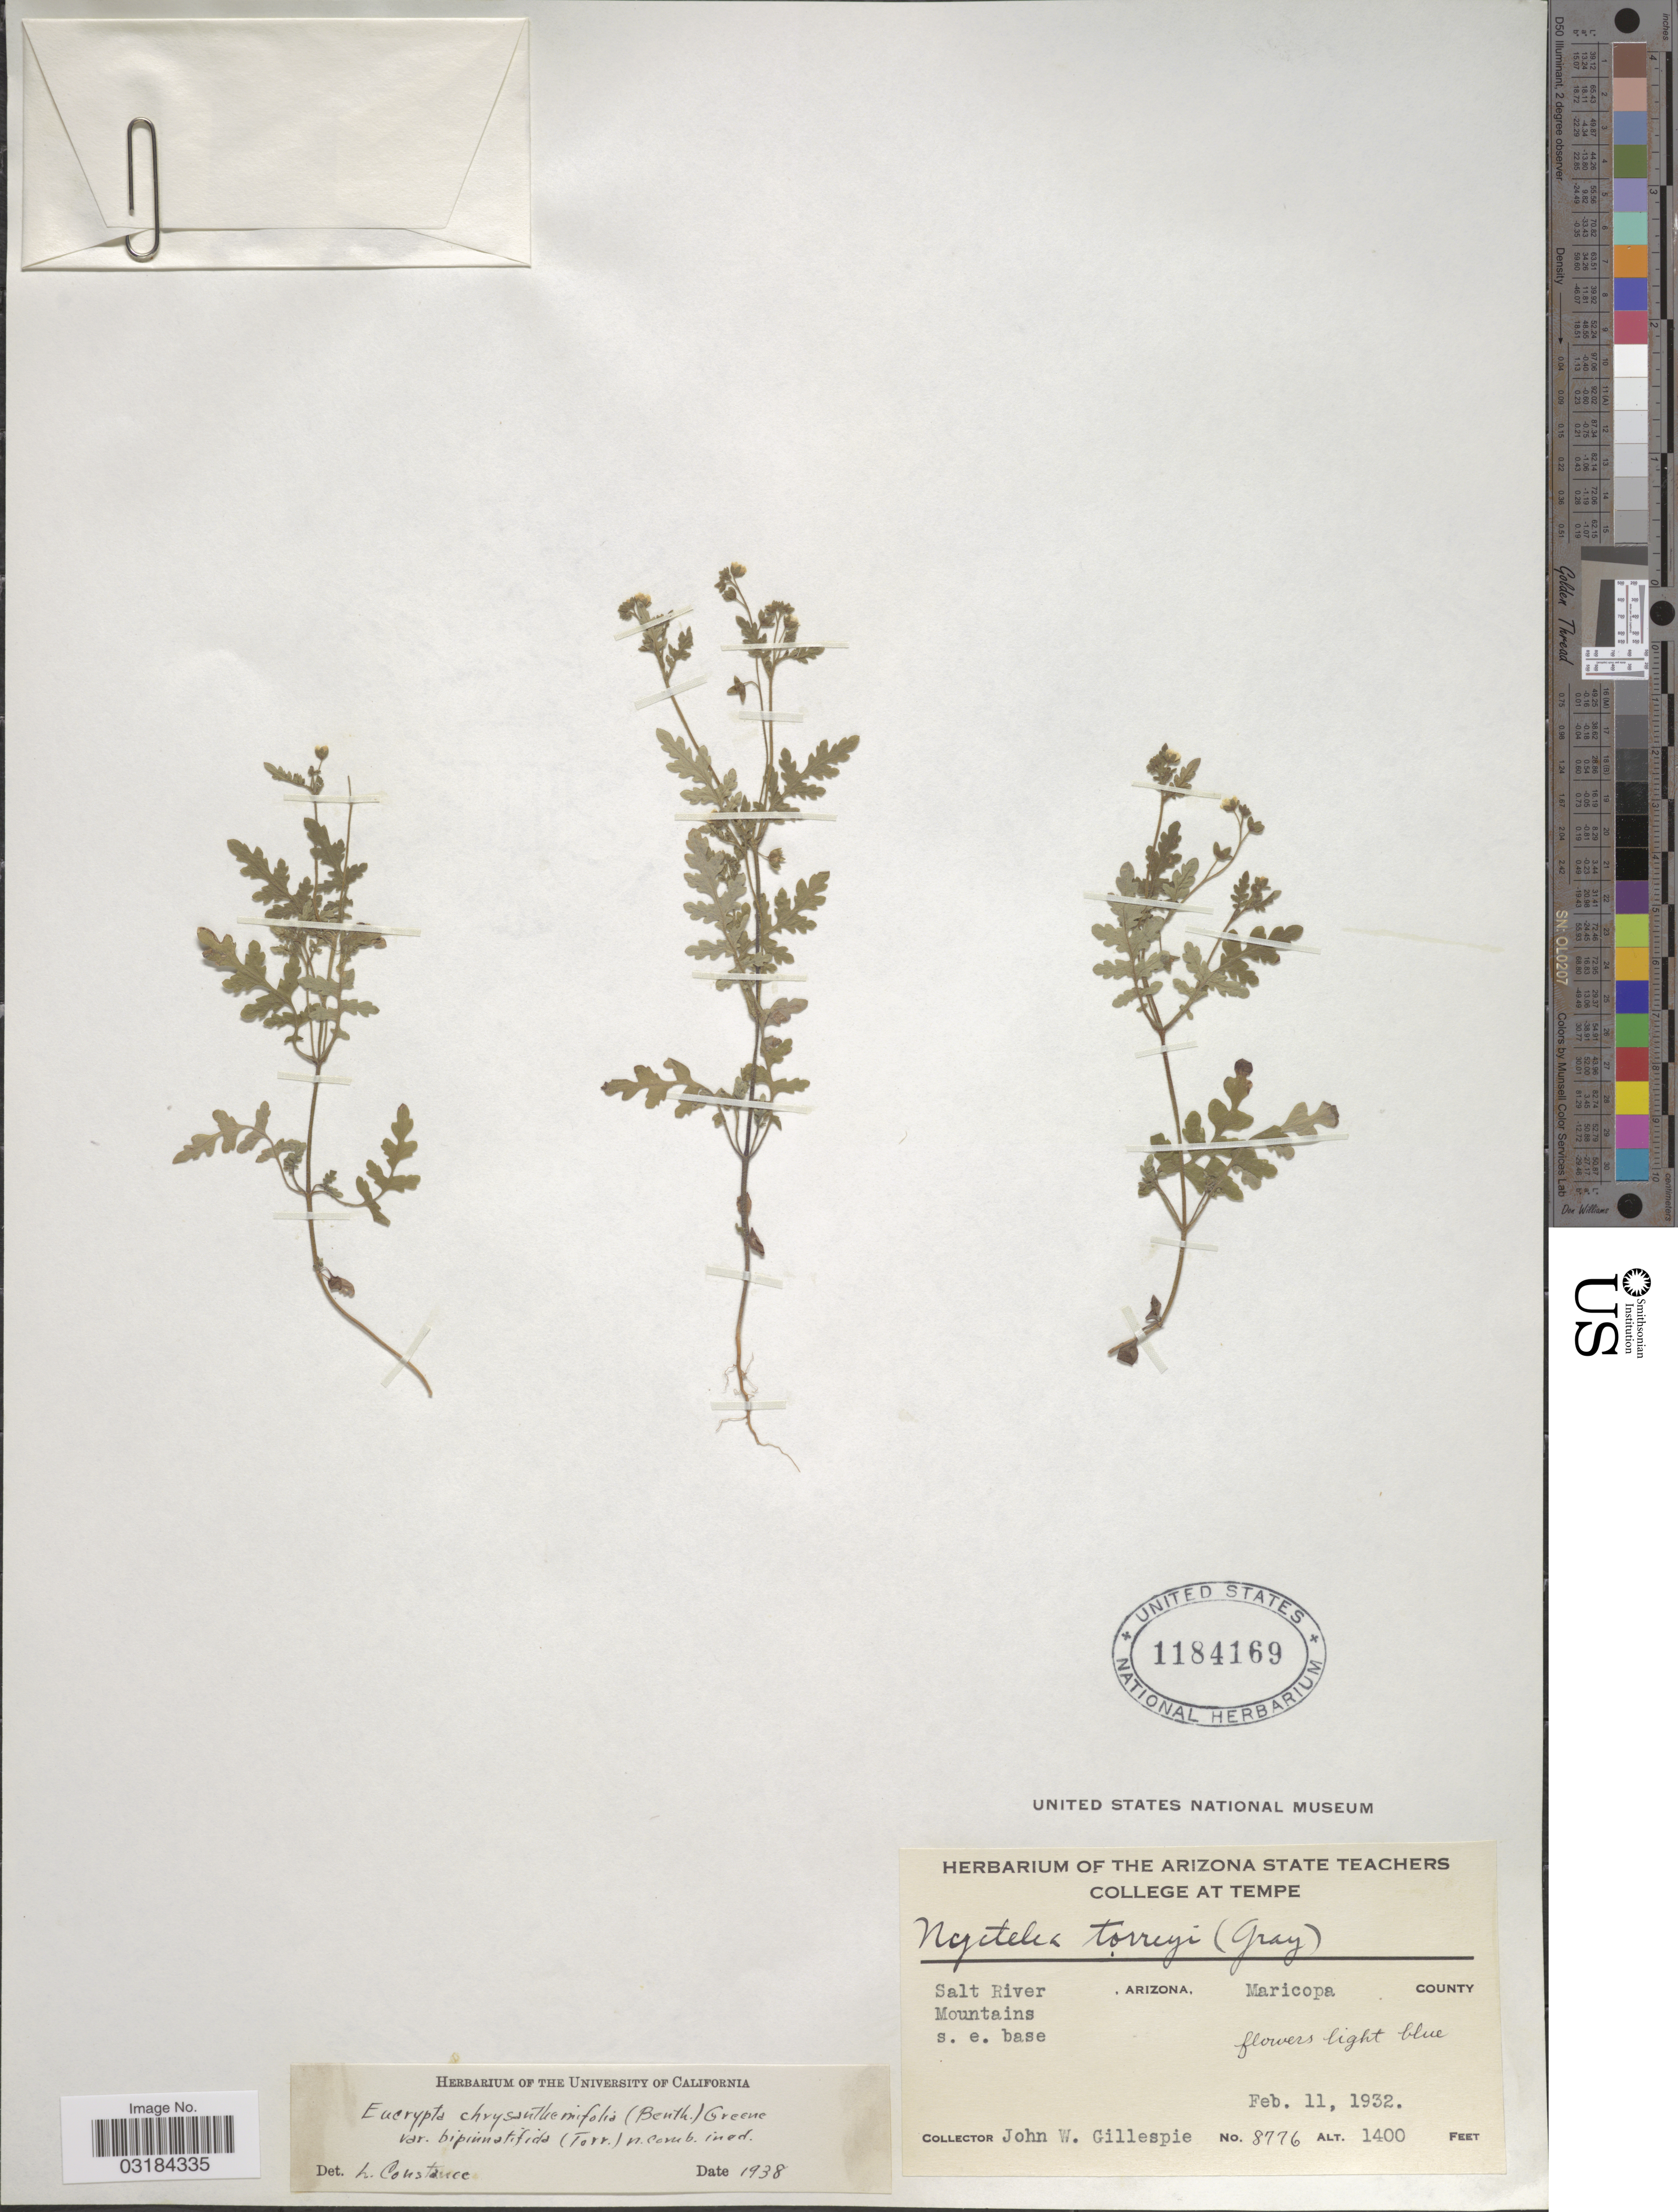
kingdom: Plantae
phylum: Tracheophyta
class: Magnoliopsida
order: Boraginales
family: Hydrophyllaceae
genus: Eucrypta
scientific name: Eucrypta chrysanthemifolia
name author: (Benth.) Greene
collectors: J. W. Gillespie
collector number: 8776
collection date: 1932-02-11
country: United States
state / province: Arizona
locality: Salt River Mountains s.e. base, Maricopa County.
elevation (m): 427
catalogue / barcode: US 1184169